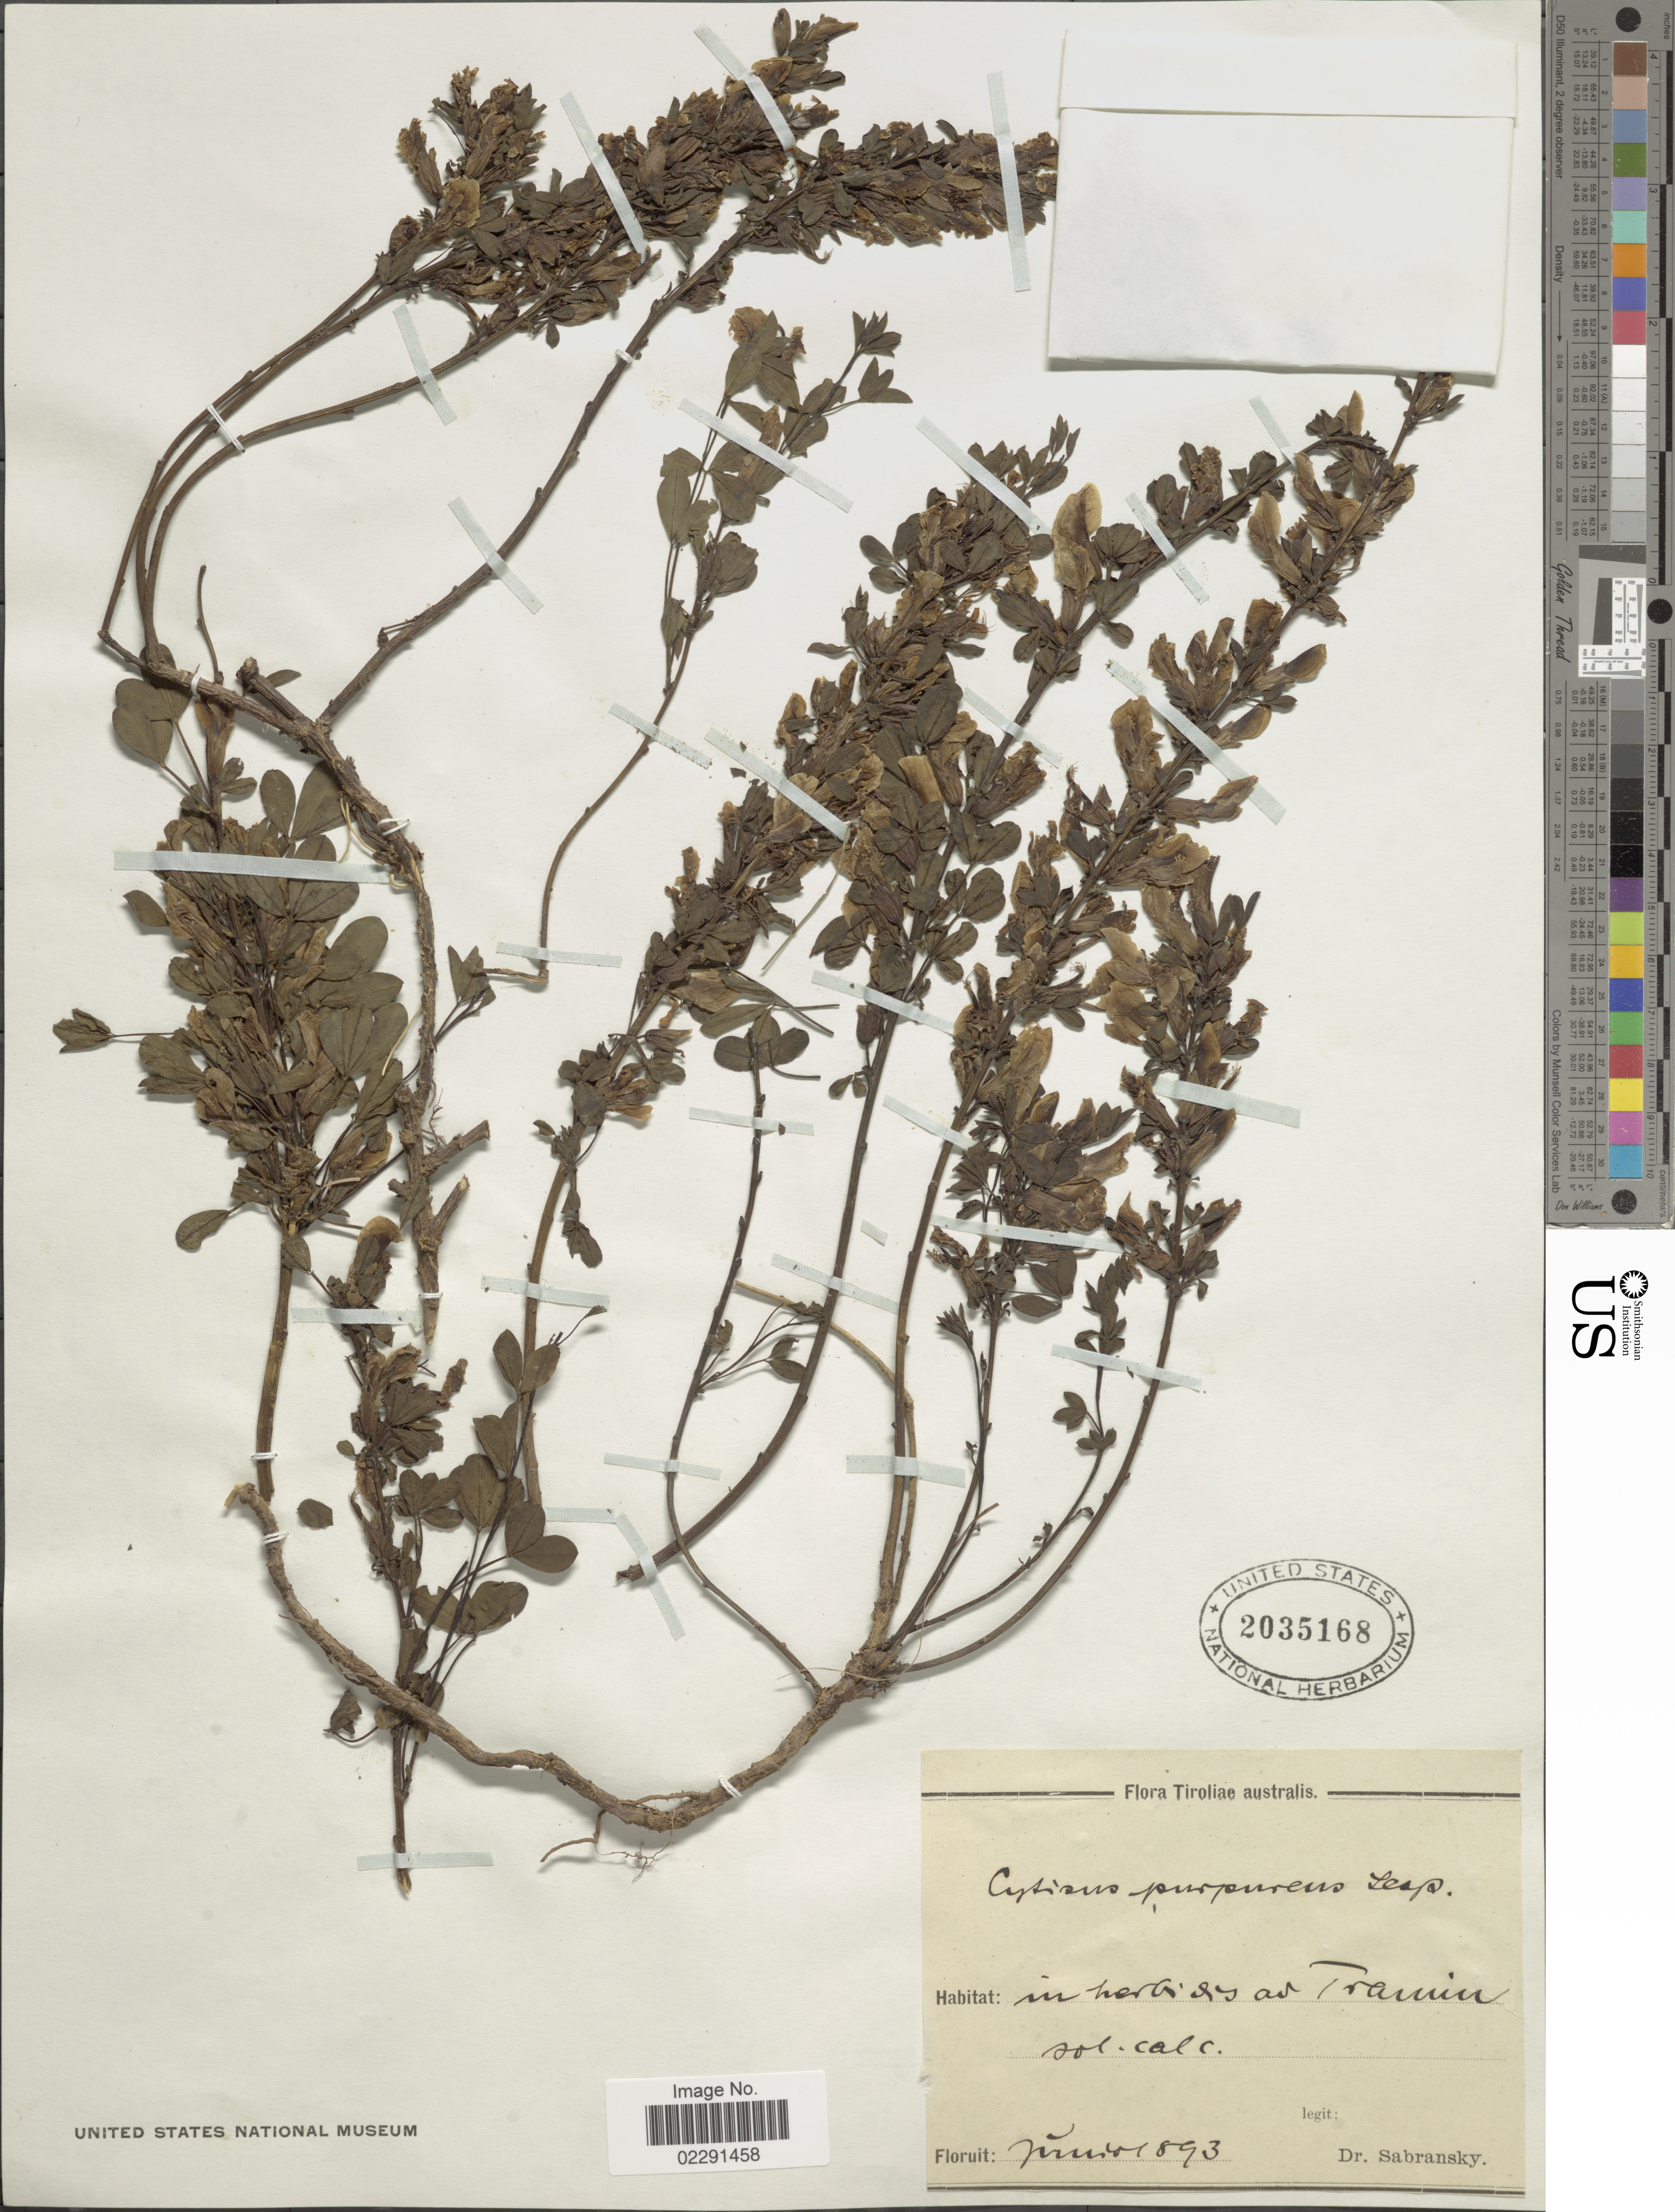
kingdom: Plantae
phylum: Tracheophyta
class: Magnoliopsida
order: Fabales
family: Fabaceae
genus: Cytisus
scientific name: Cytisus purpureus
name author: Scop.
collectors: Sabransky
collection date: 1893-06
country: Austria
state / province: Tirol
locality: Tiroliae australis, in herbidis ad Tramin sol calc. [interpreted]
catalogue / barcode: US 2035168